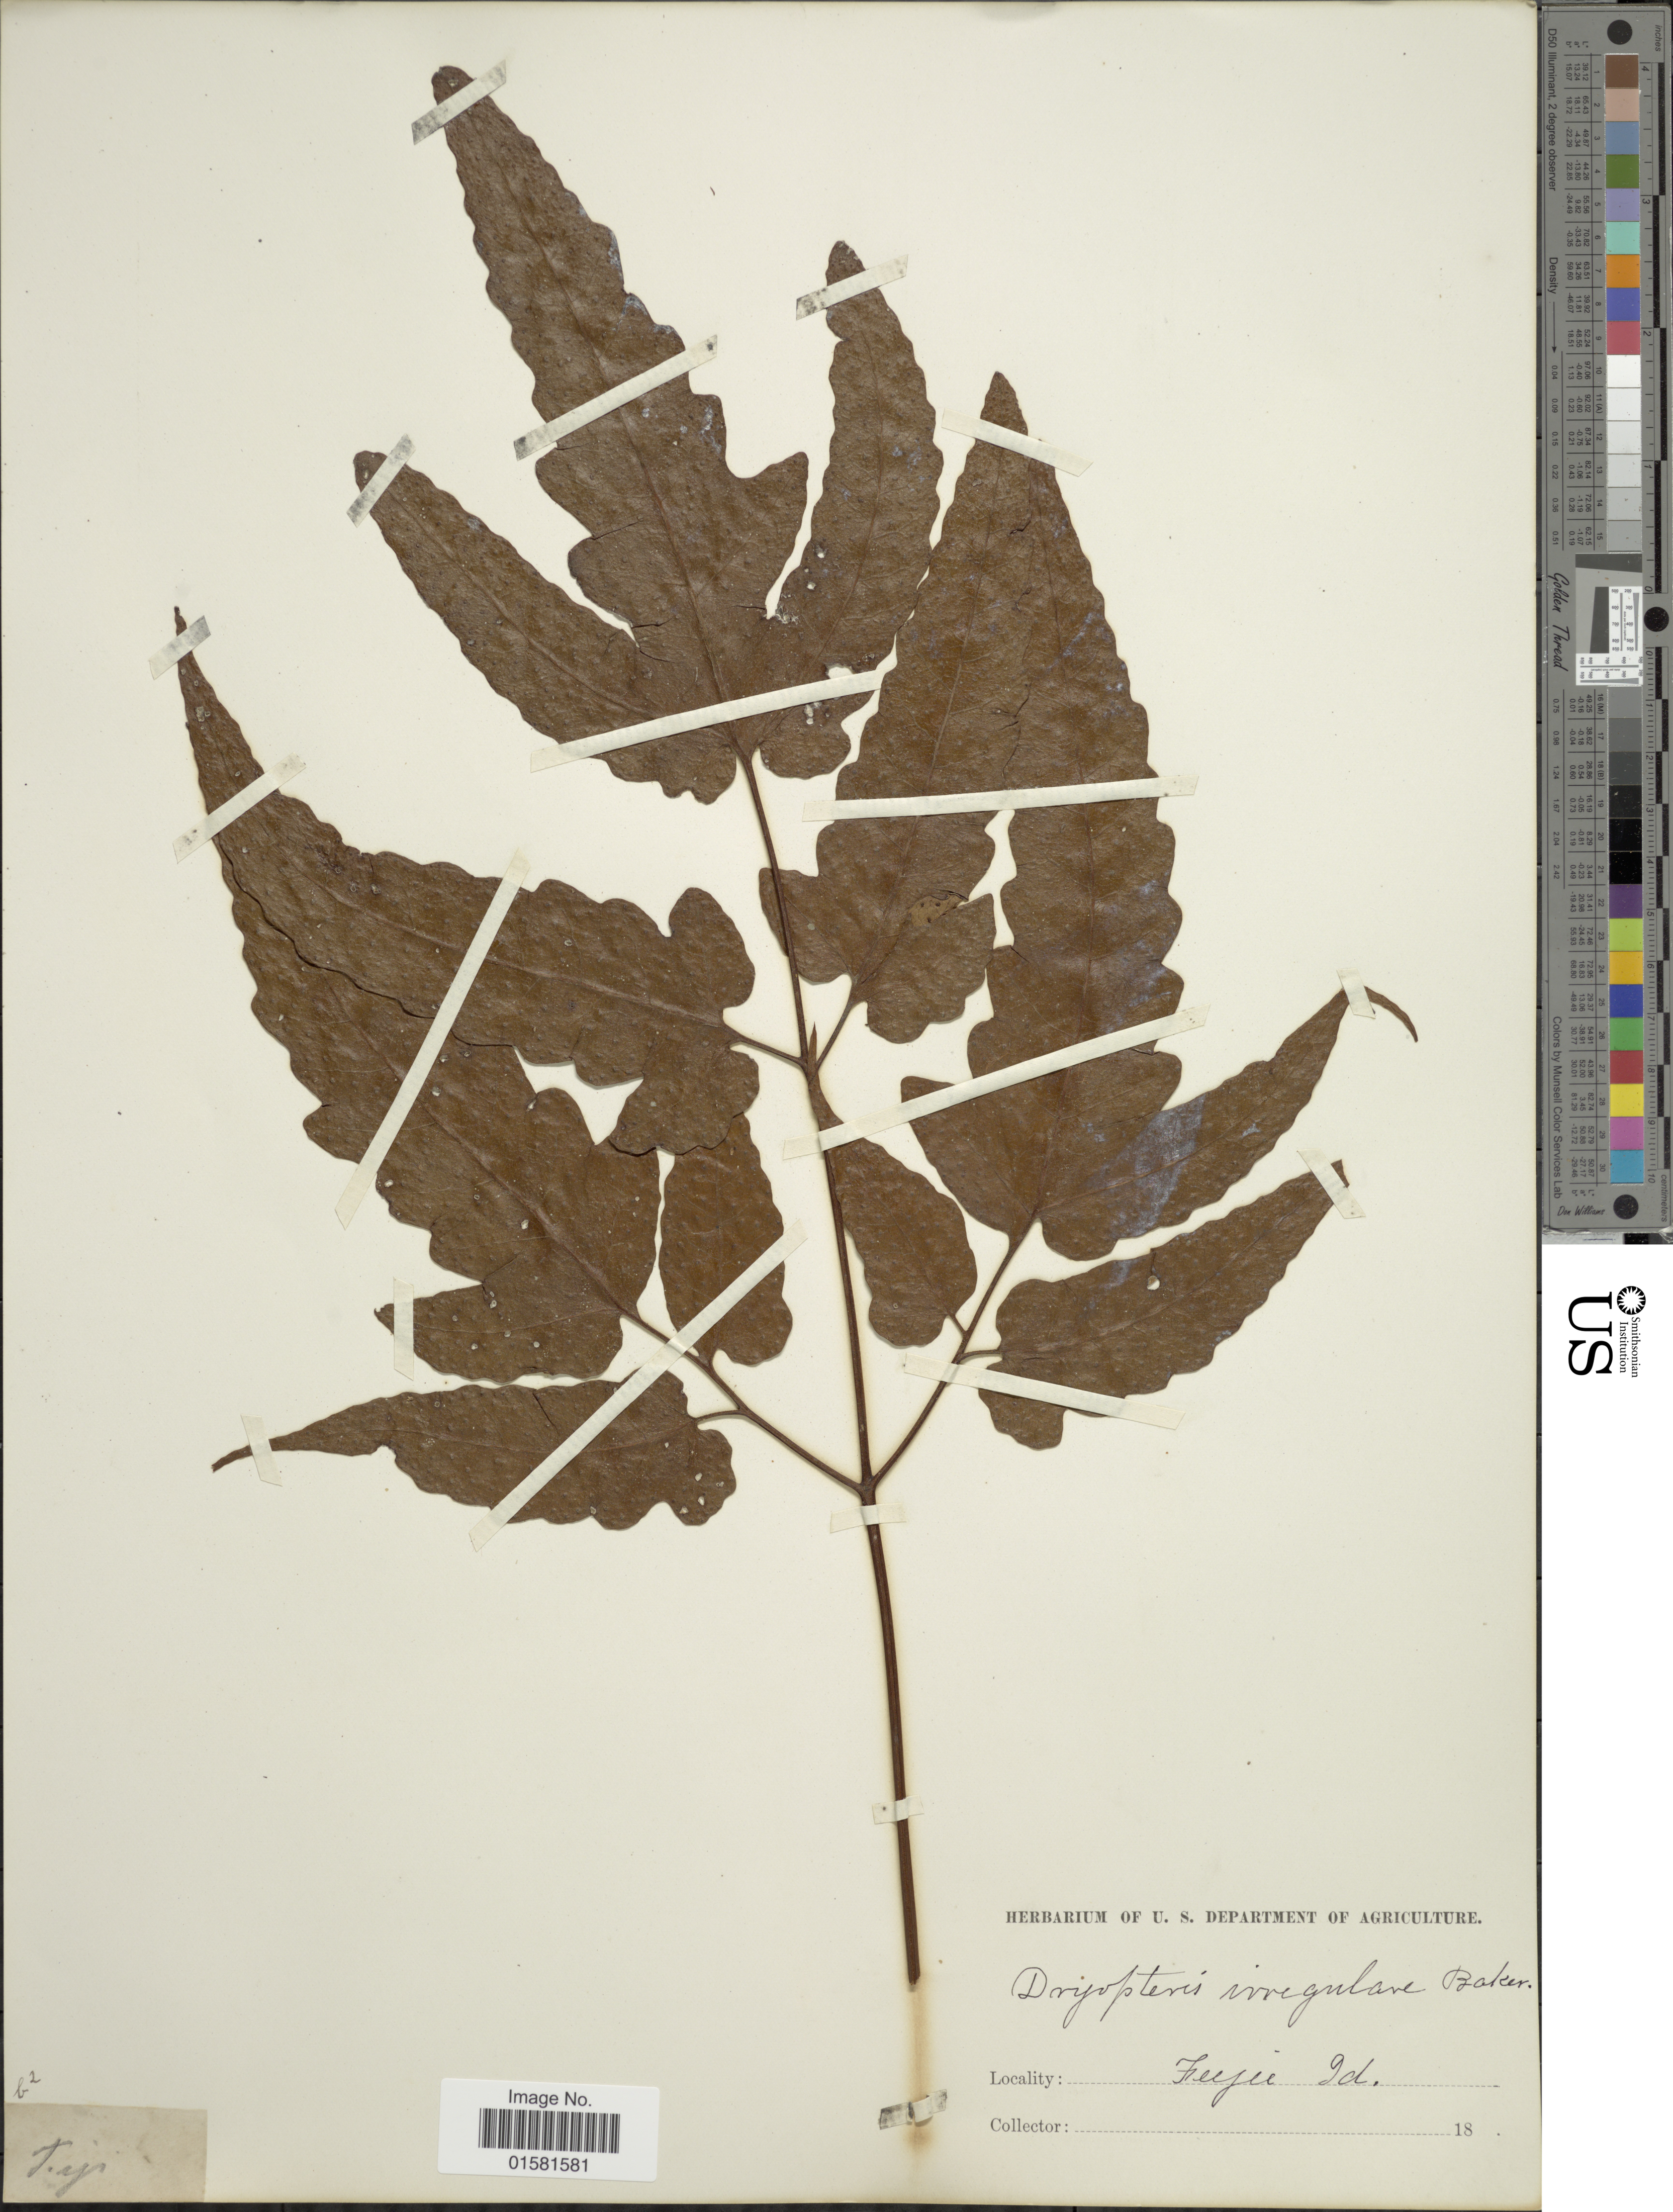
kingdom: Plantae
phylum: Tracheophyta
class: Polypodiopsida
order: Polypodiales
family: Tectariaceae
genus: Tectaria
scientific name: Tectaria sp.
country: Fiji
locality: Feejee Zcl.